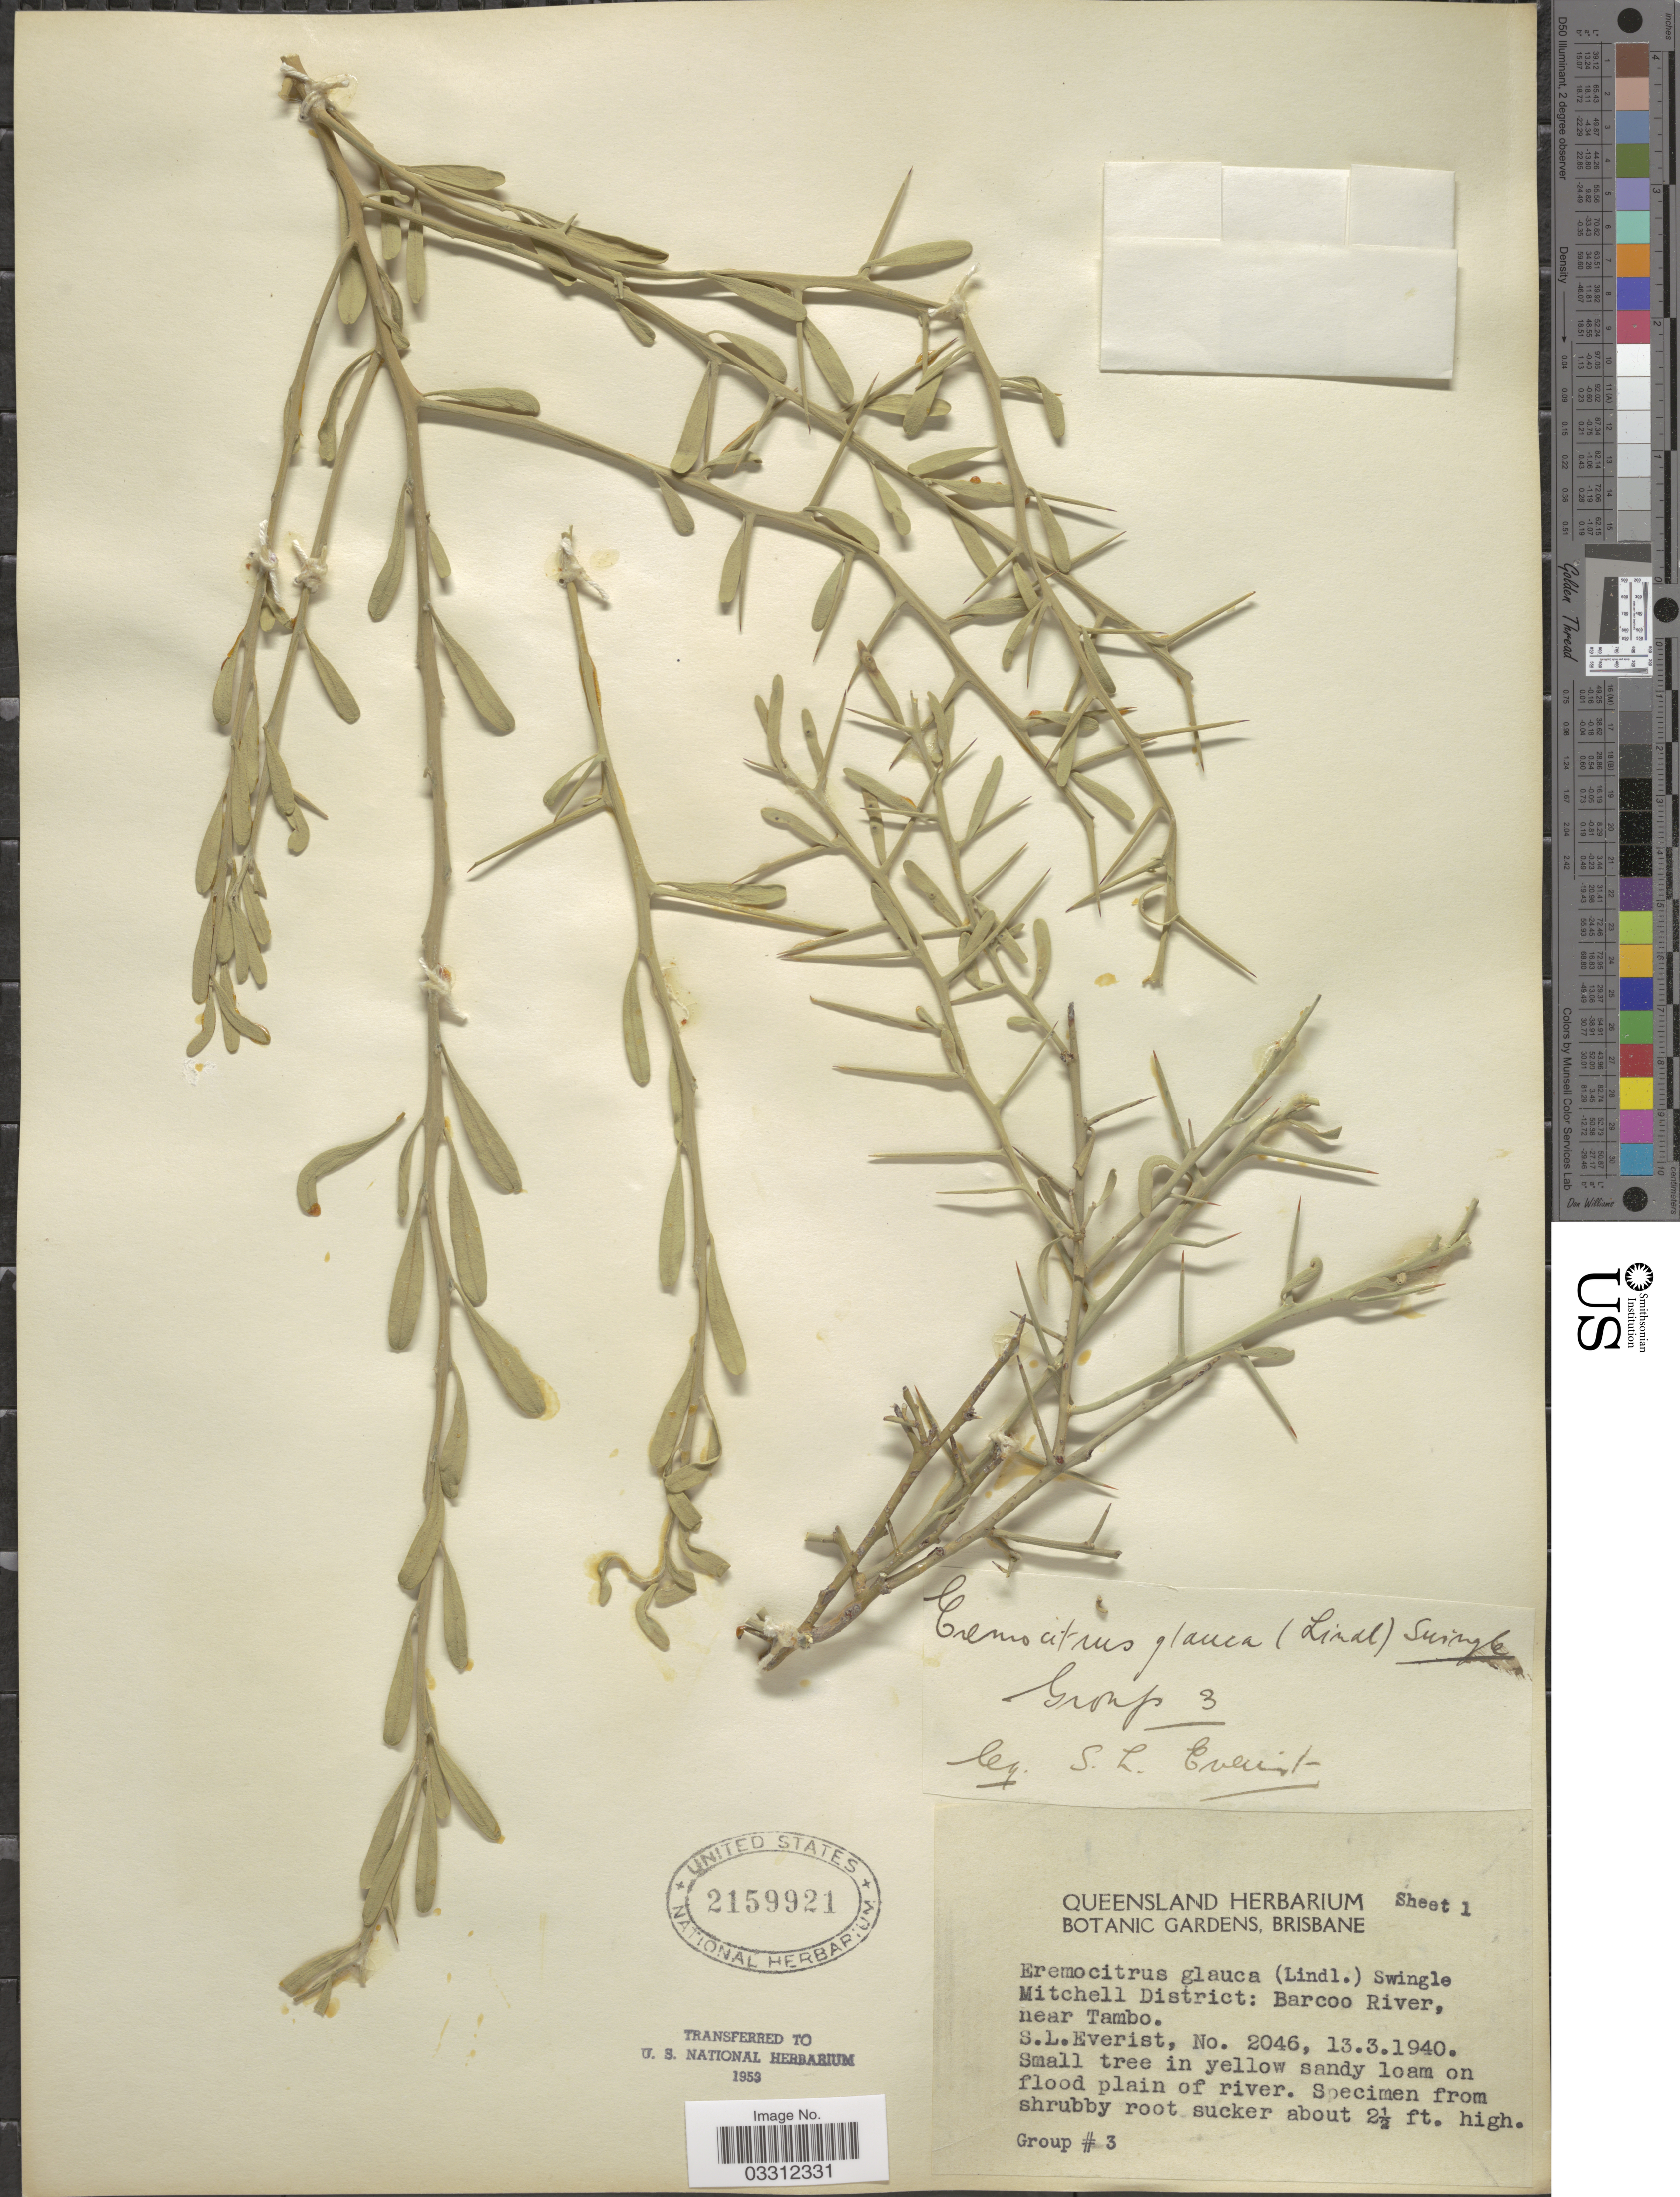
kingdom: Plantae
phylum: Tracheophyta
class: Magnoliopsida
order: Sapindales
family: Rutaceae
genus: Citrus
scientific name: Citrus glauca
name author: (Lindl.) Burkill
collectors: S. Everist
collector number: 2046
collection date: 1940-03-13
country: Australia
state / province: Queensland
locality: Mitchell District: Barcoo River. near Tambo.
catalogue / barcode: US 2159921